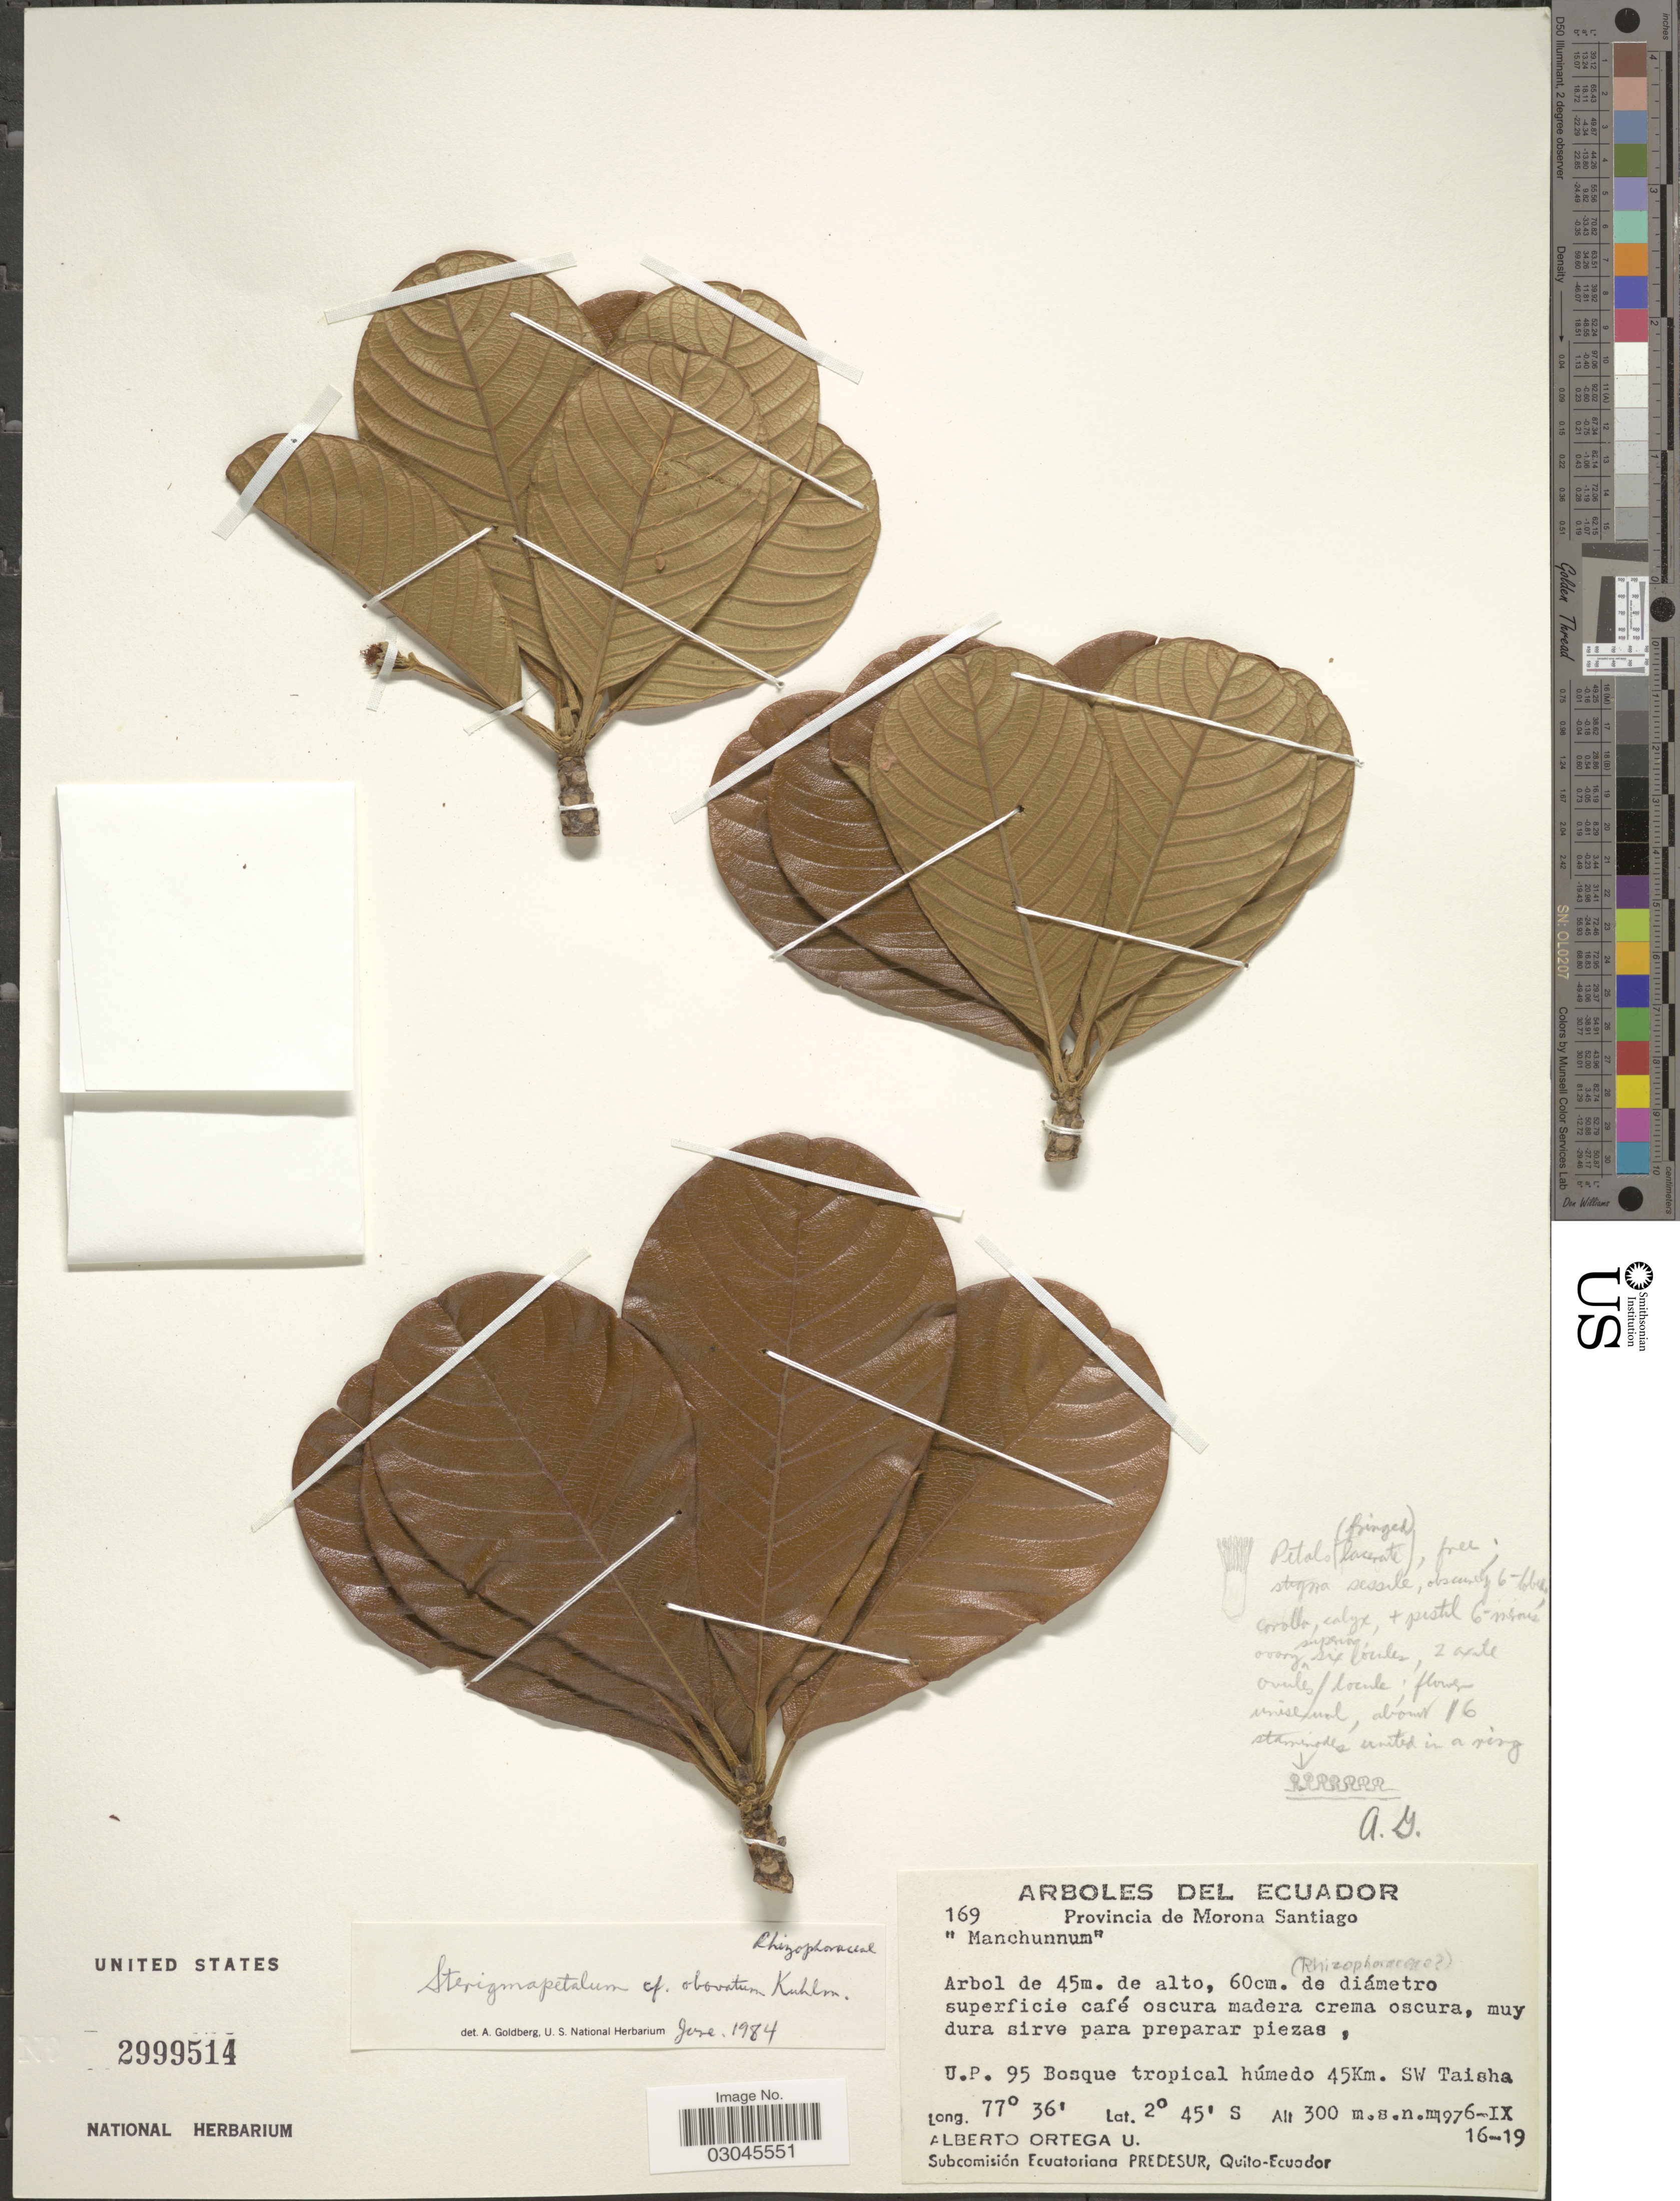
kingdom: Plantae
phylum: Tracheophyta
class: Magnoliopsida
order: Malpighiales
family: Rhizophoraceae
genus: Sterigmapetalum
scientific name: Sterigmapetalum obovatum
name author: Kuhlm.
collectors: A. T. Ortega U.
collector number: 169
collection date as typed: Transcribed d/m/y: 6/9/16 to 6/9/19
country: Ecuador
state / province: Morona-Santiago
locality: U.P. Bosque tropical húmedo 45Km. SW Taisha.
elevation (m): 300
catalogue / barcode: US 2999514